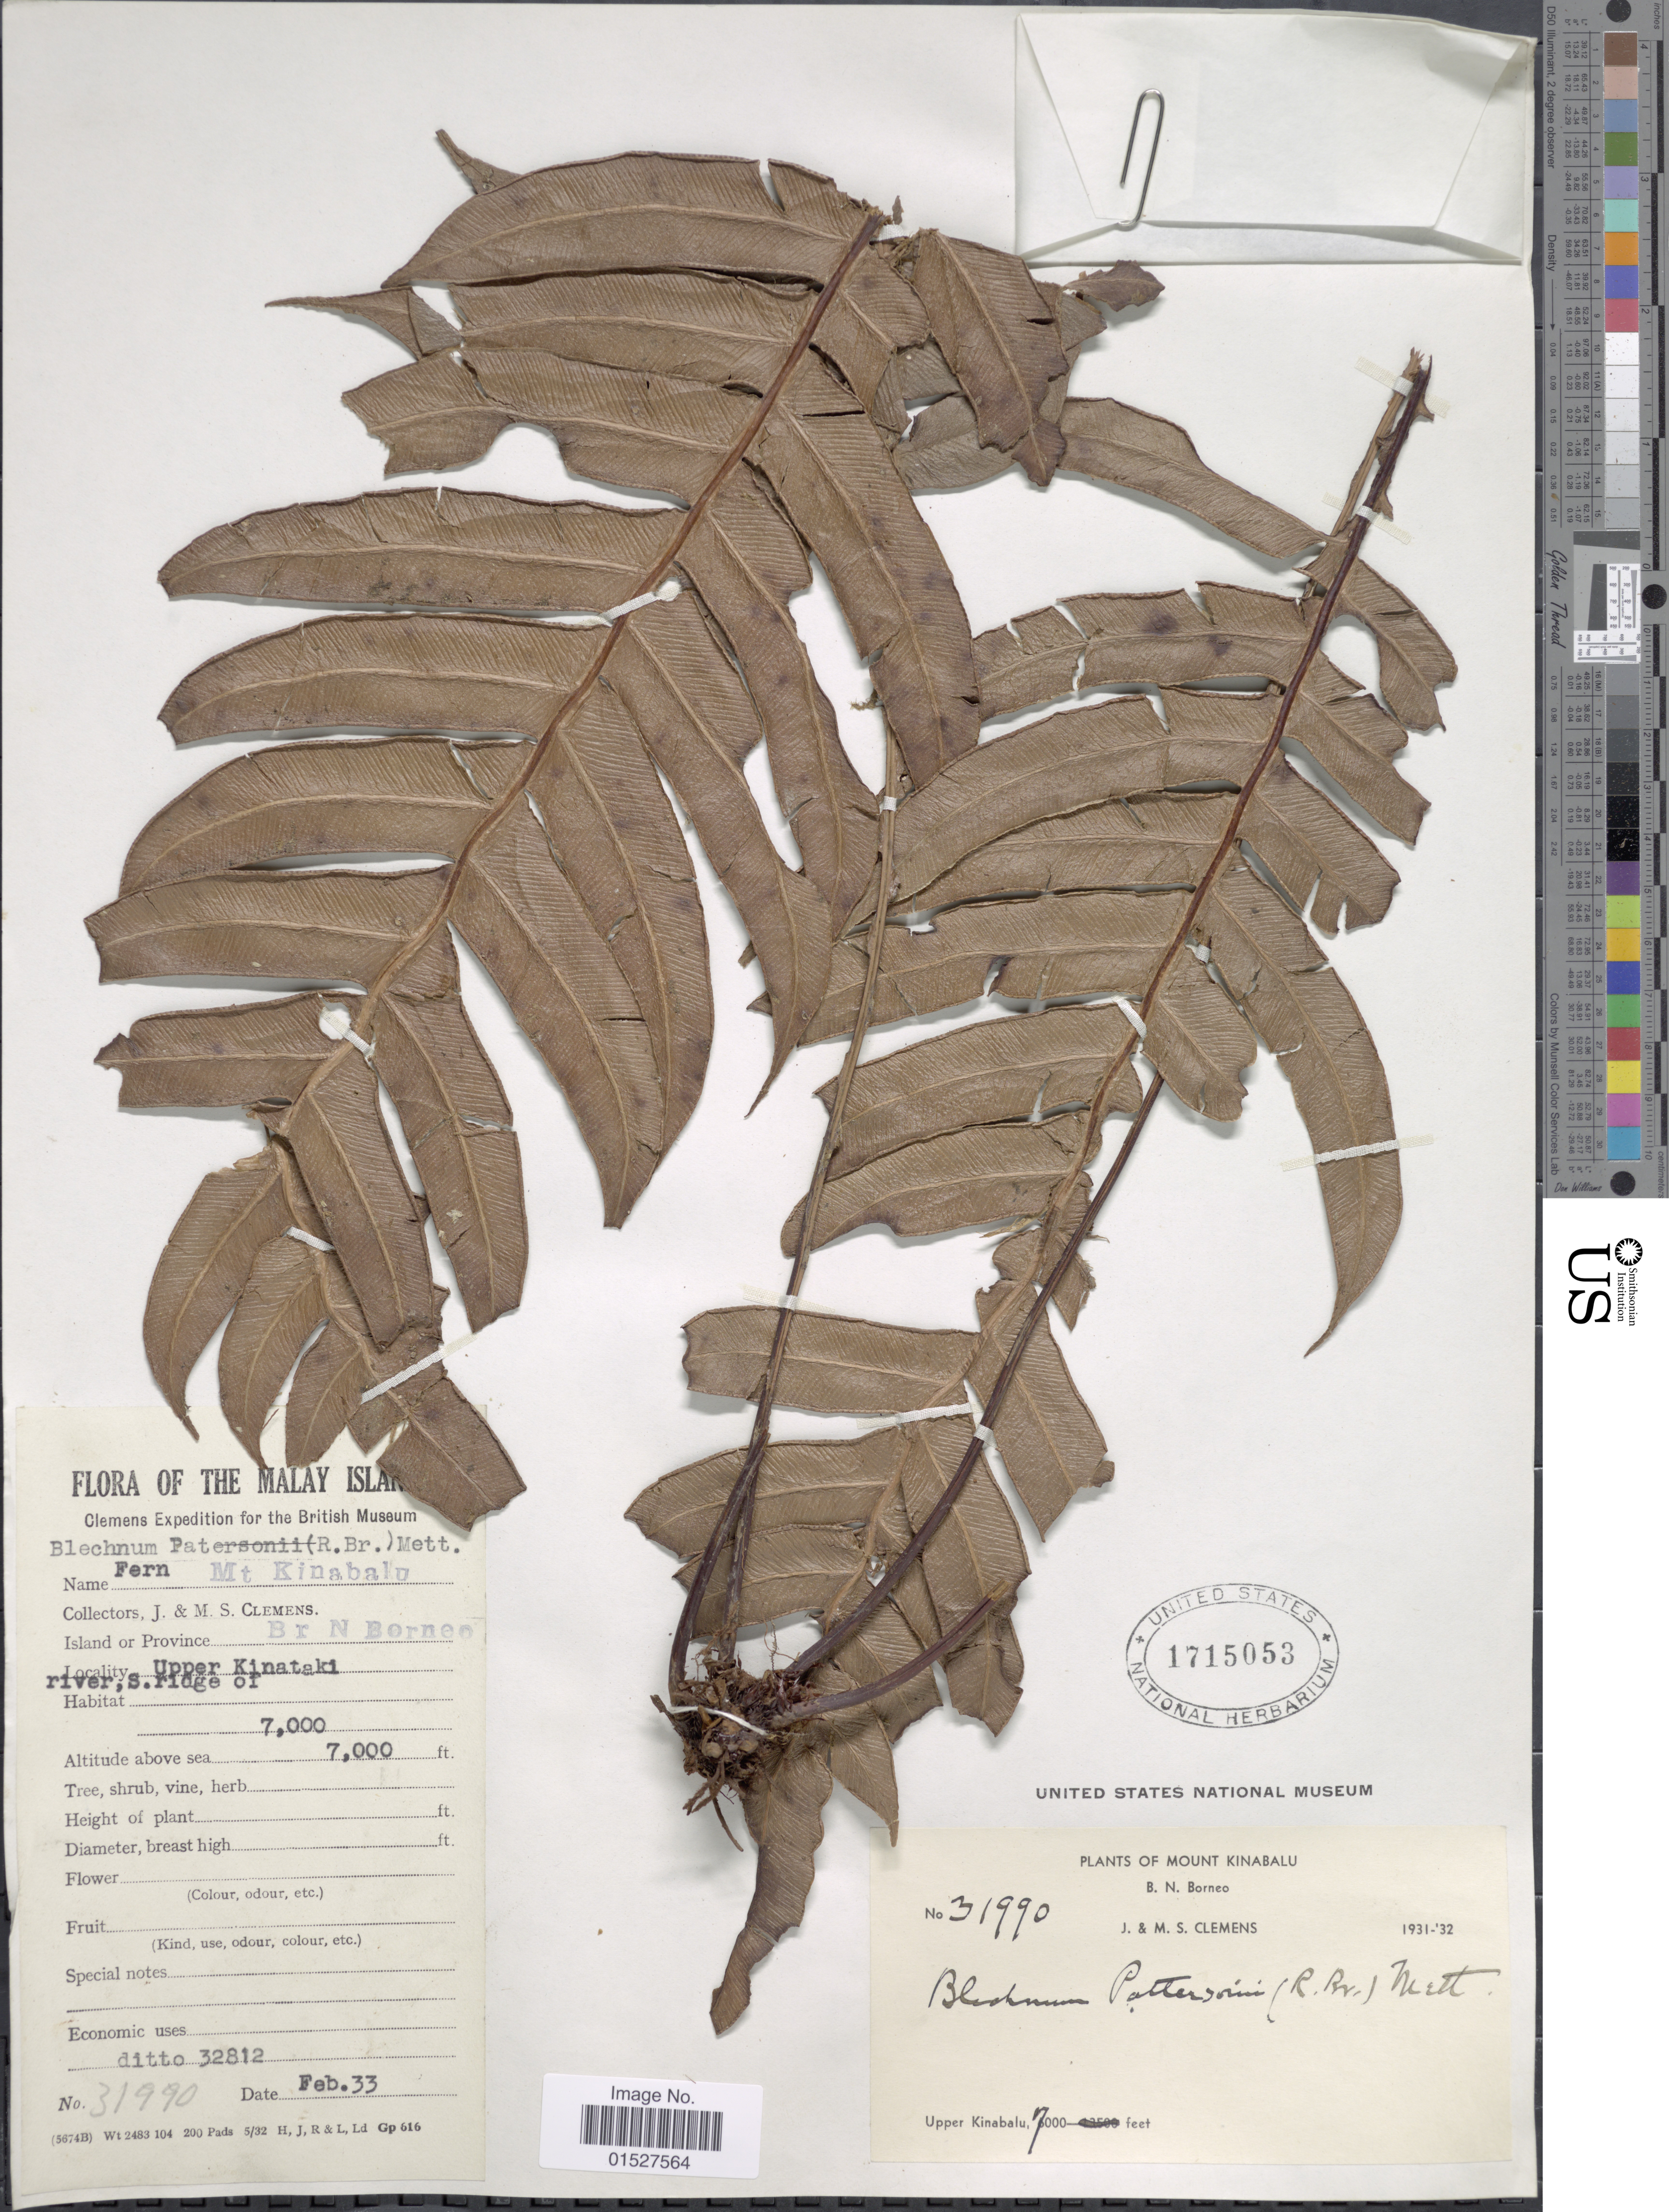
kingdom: Plantae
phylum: Tracheophyta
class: Polypodiopsida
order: Polypodiales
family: Blechnaceae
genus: Blechnum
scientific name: Blechnum melanocaulon subsp. melanocaulon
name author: (Brack.) T.C. Chambers & P. A. Farrant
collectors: J. Clemens & M. S. Clemens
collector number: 31990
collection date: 1933-02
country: Malaysia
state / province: Sabah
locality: The Malay Islands. Br N Borneo. Upper Kinabalu. Upper Kinataki river, S. ridge of. Mount Kinabalu.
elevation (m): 2134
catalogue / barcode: US 1715053